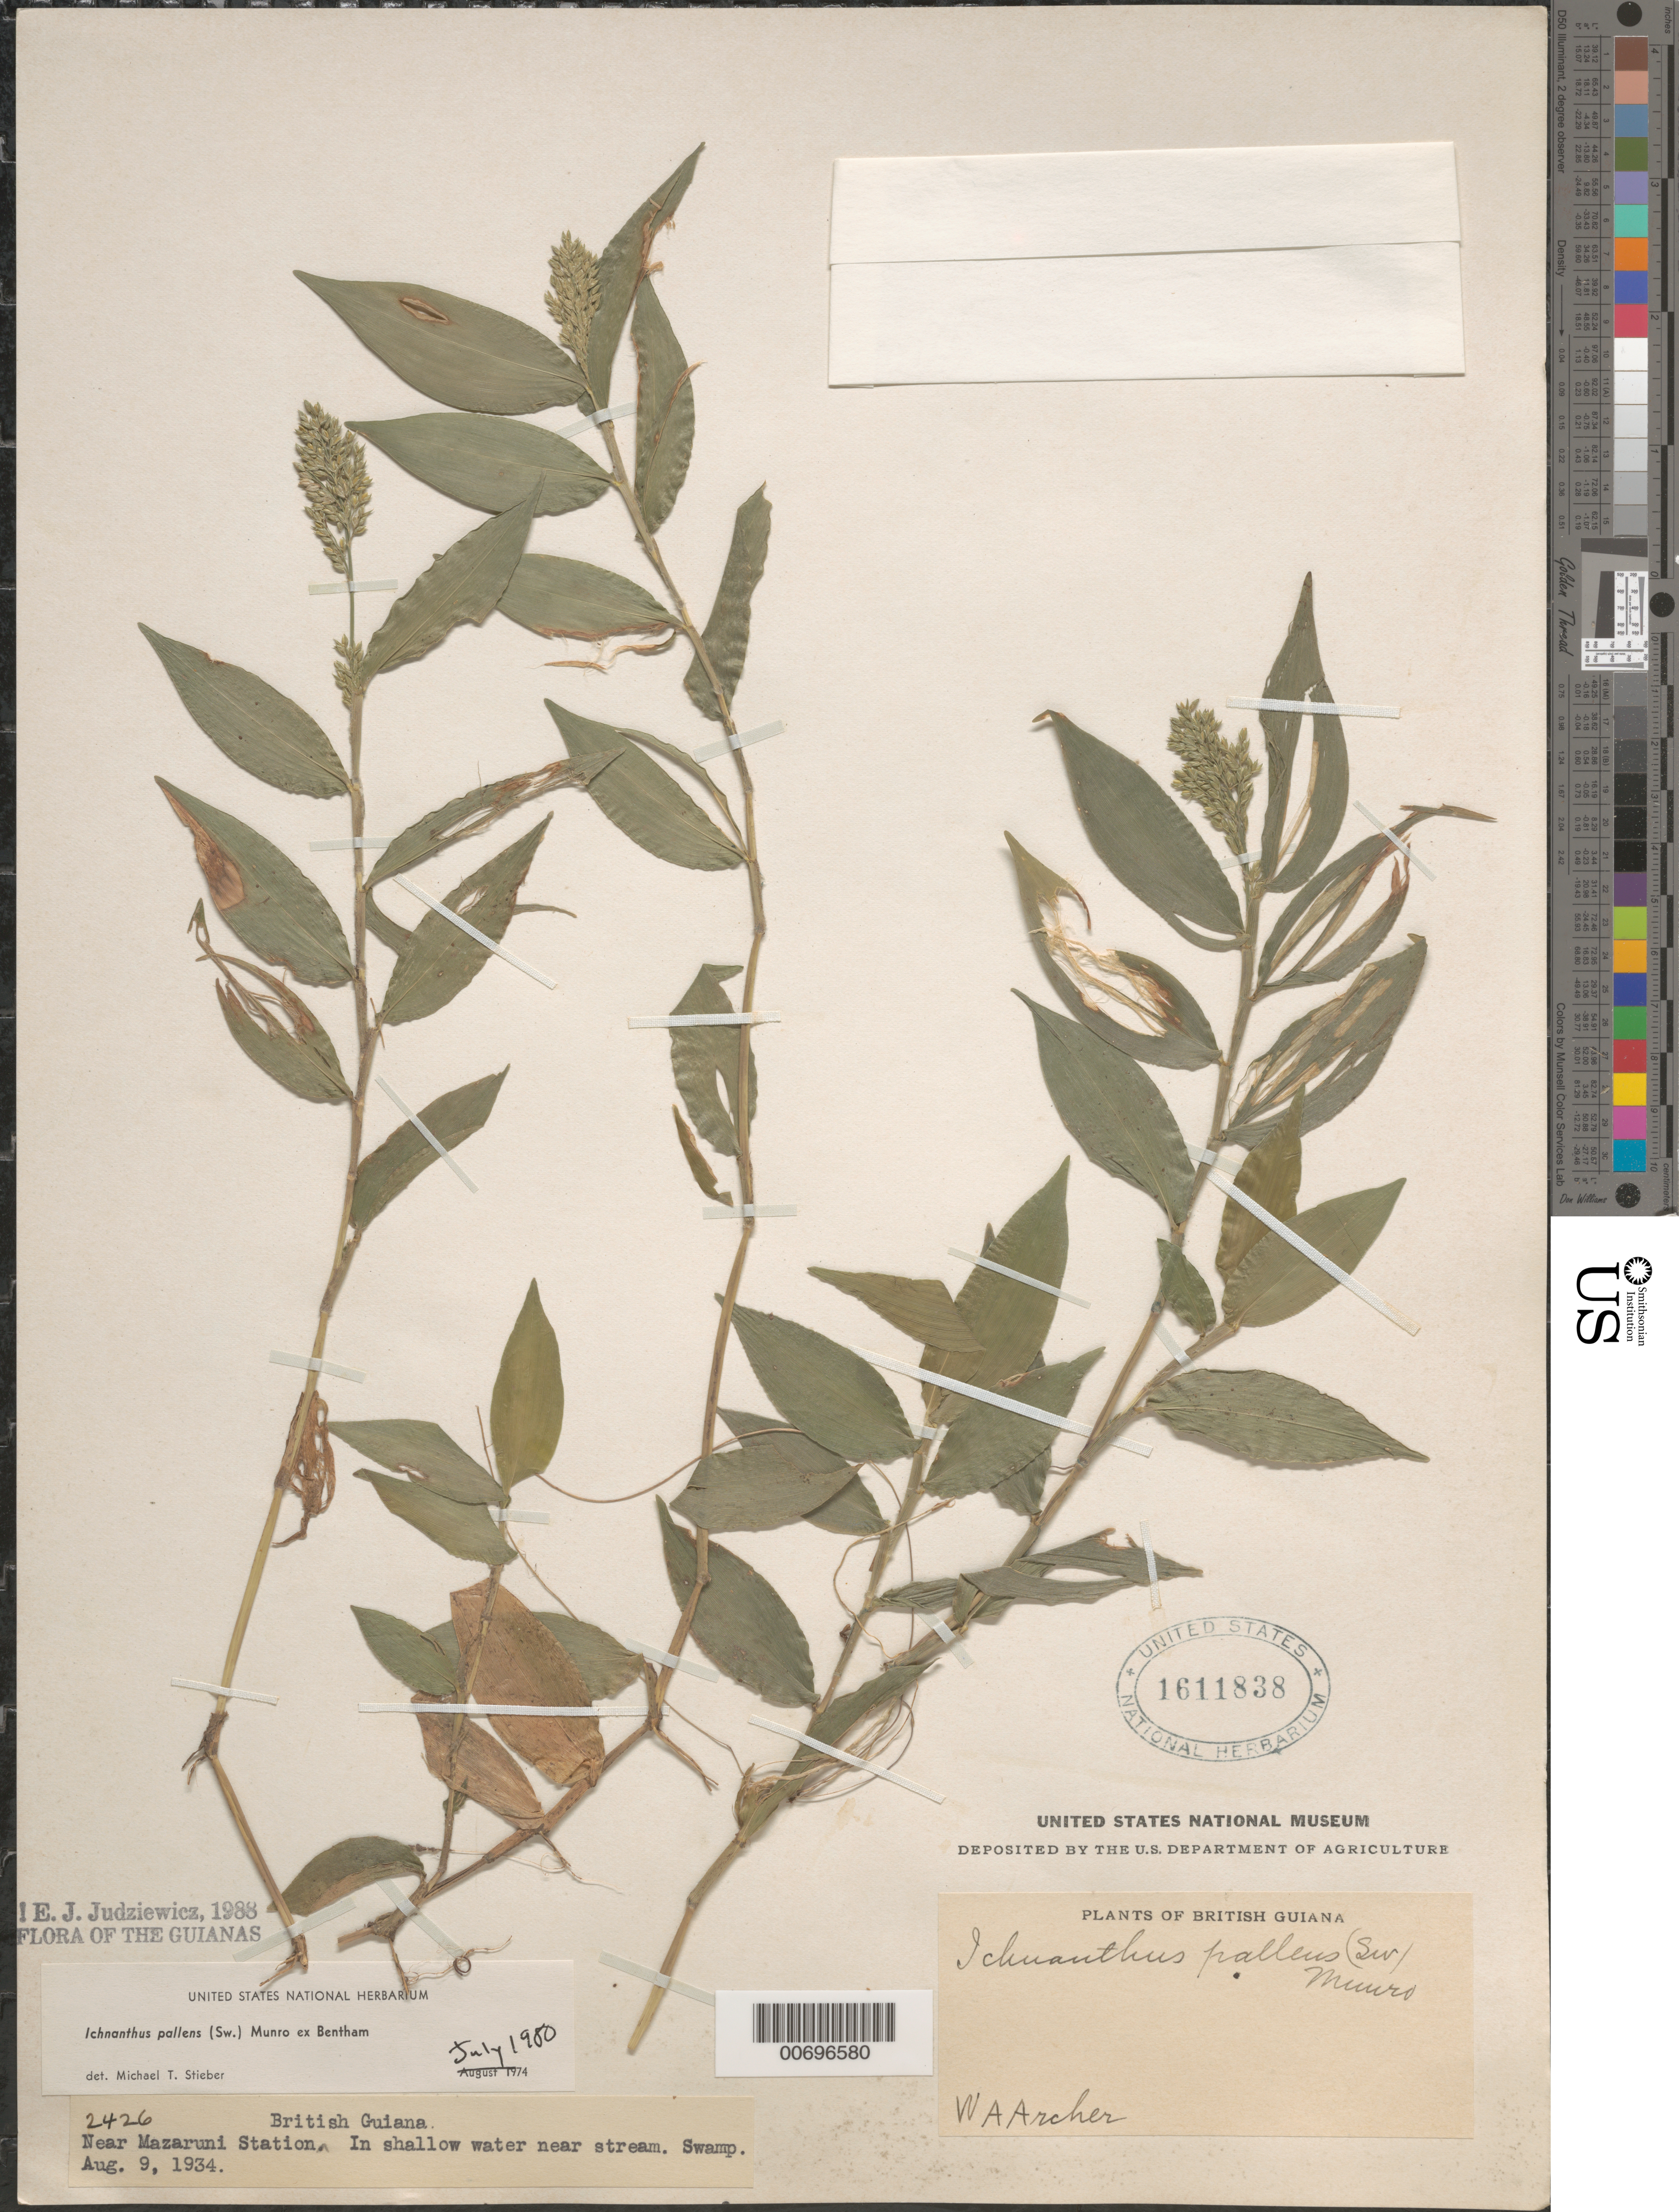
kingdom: Plantae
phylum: Tracheophyta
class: Liliopsida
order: Poales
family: Poaceae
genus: Ichnanthus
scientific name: Ichnanthus pallens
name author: (Sw.) Munro ex Benth.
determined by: Stieber, M. T.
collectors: W. A. Archer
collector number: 2426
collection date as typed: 9-Aug-34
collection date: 1934-08-09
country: Guyana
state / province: Cuyuni-Mazaruni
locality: Mazaruni Forest Station, vic.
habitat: Shallow water near stream, swamp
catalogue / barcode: US 1611838